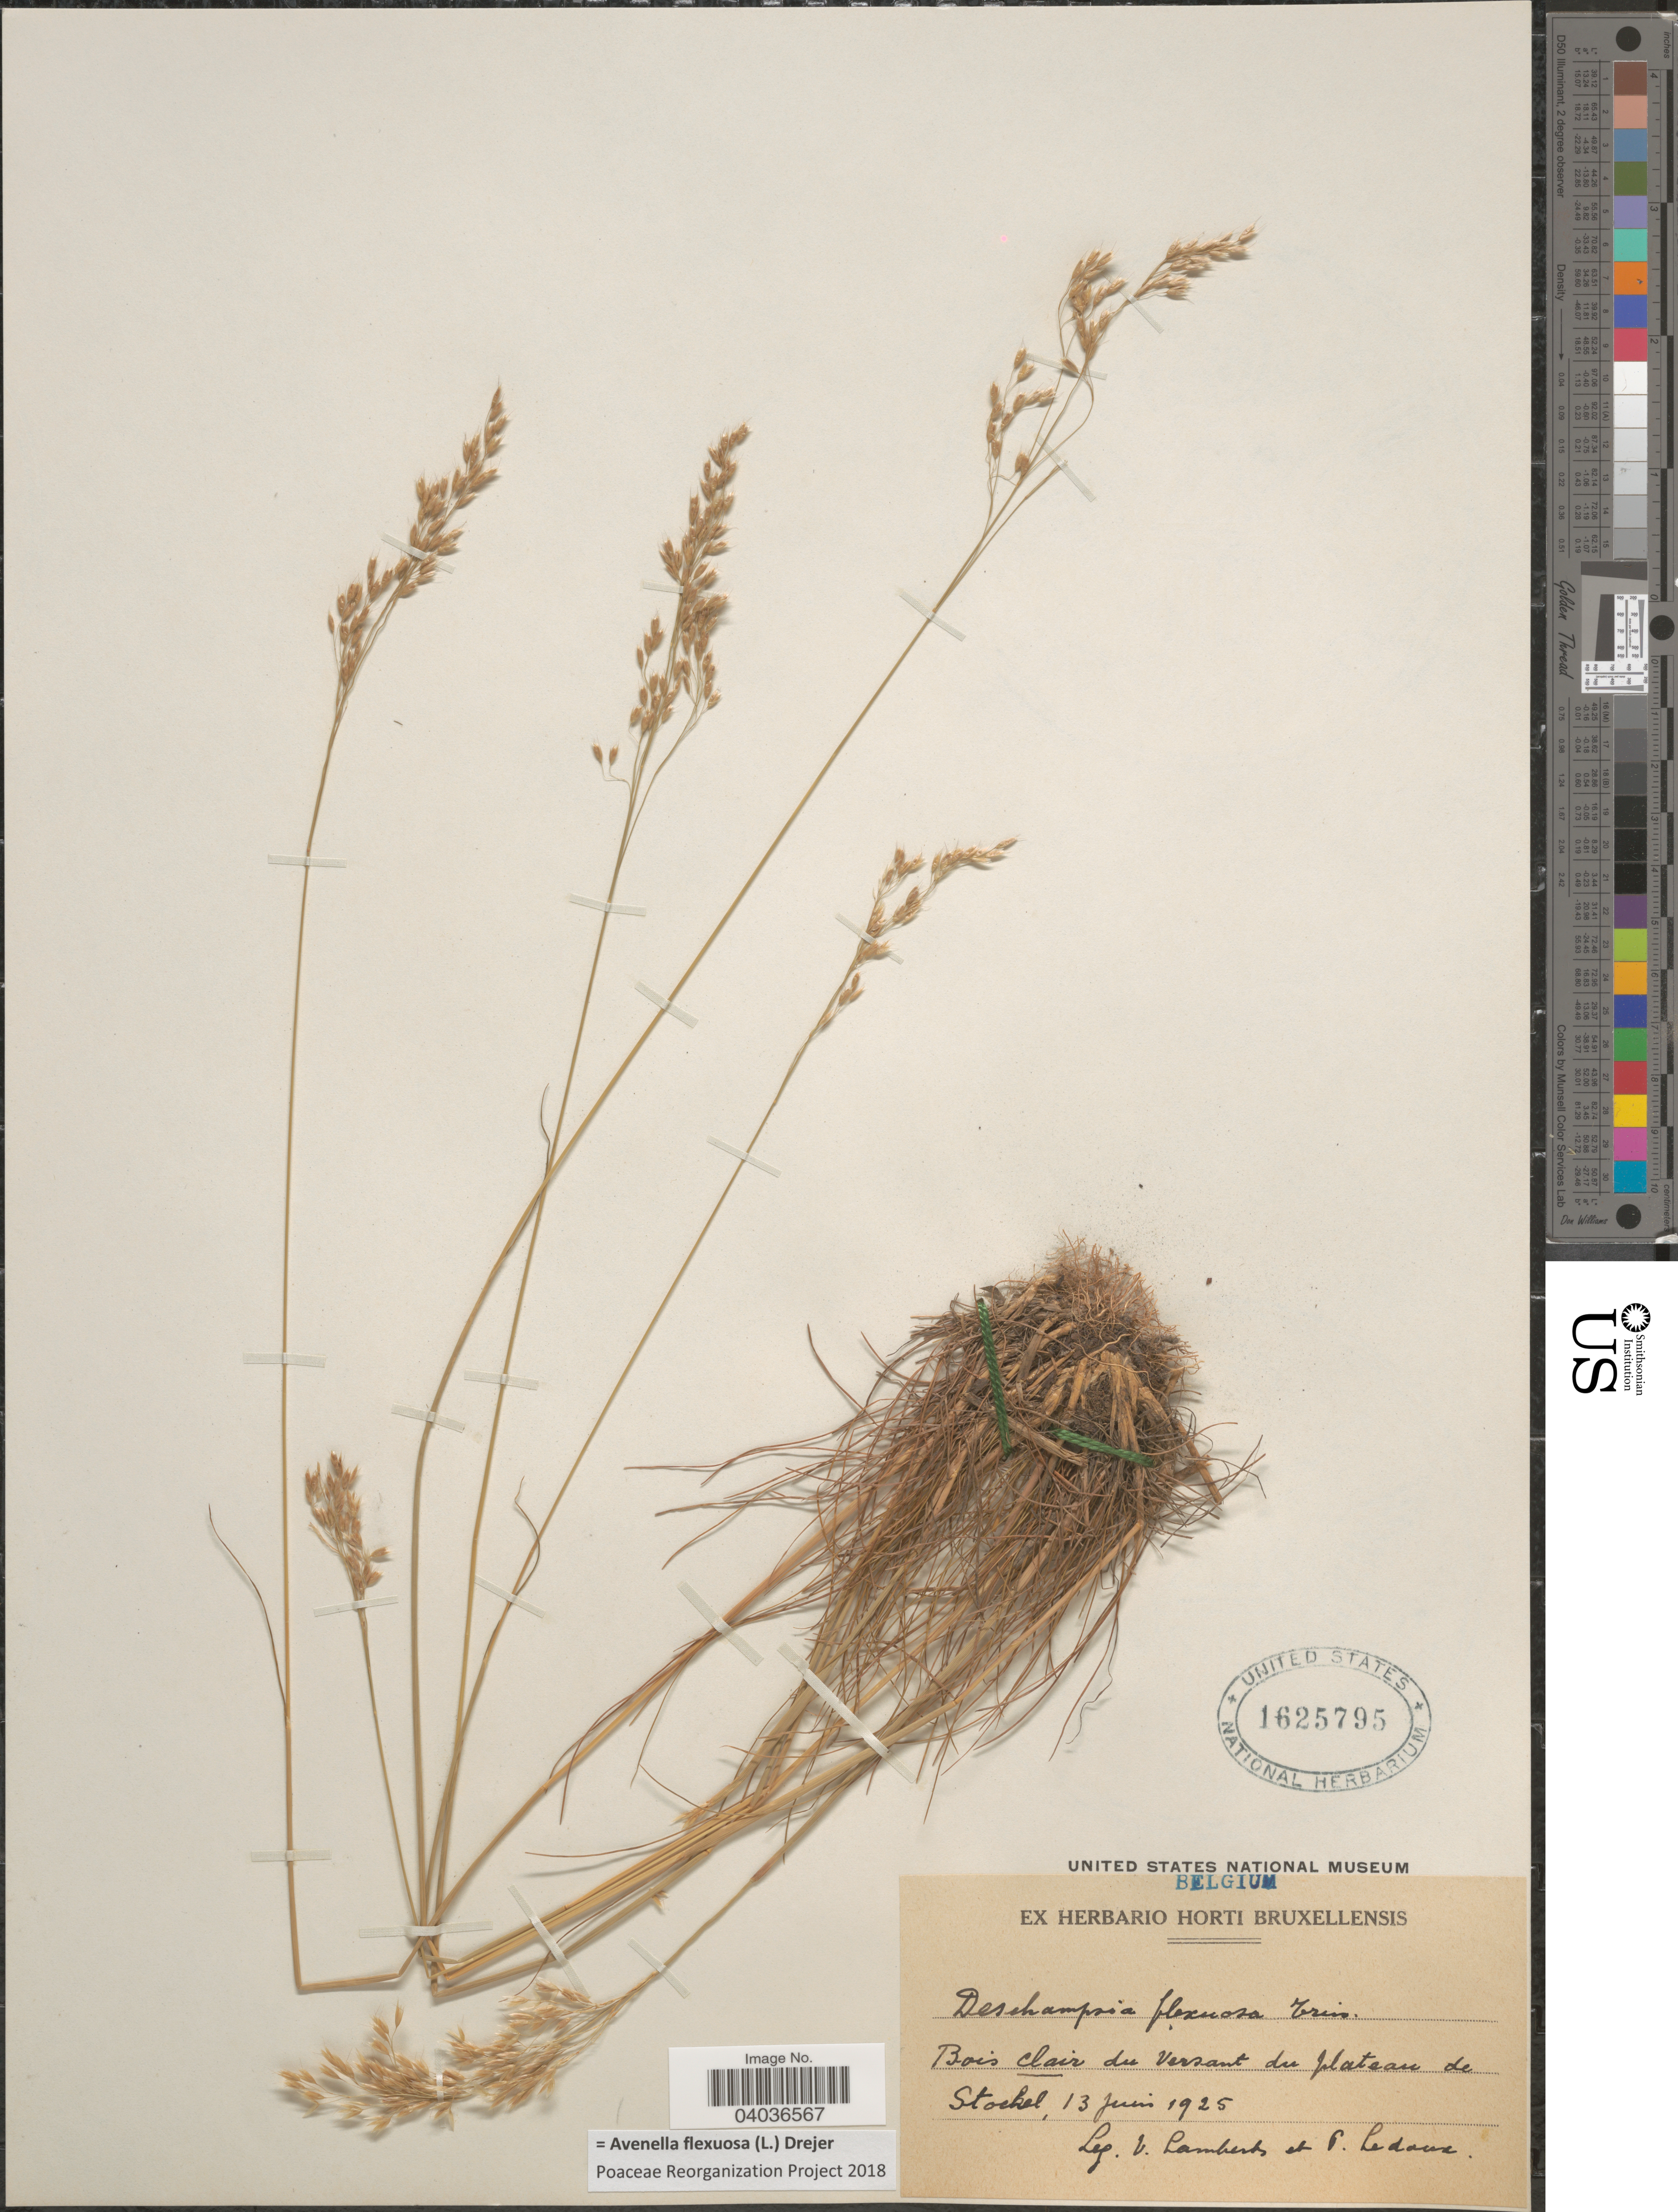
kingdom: Plantae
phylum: Tracheophyta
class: Liliopsida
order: Poales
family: Poaceae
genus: Avenella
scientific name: Avenella flexuosa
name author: (L.) Drejer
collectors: V. Lambert & P. Ledaux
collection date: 1925-06-13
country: Belgium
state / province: Brussels, Capital District of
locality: Bois clair du Versant du plateau de Stockel.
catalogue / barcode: US 1625795